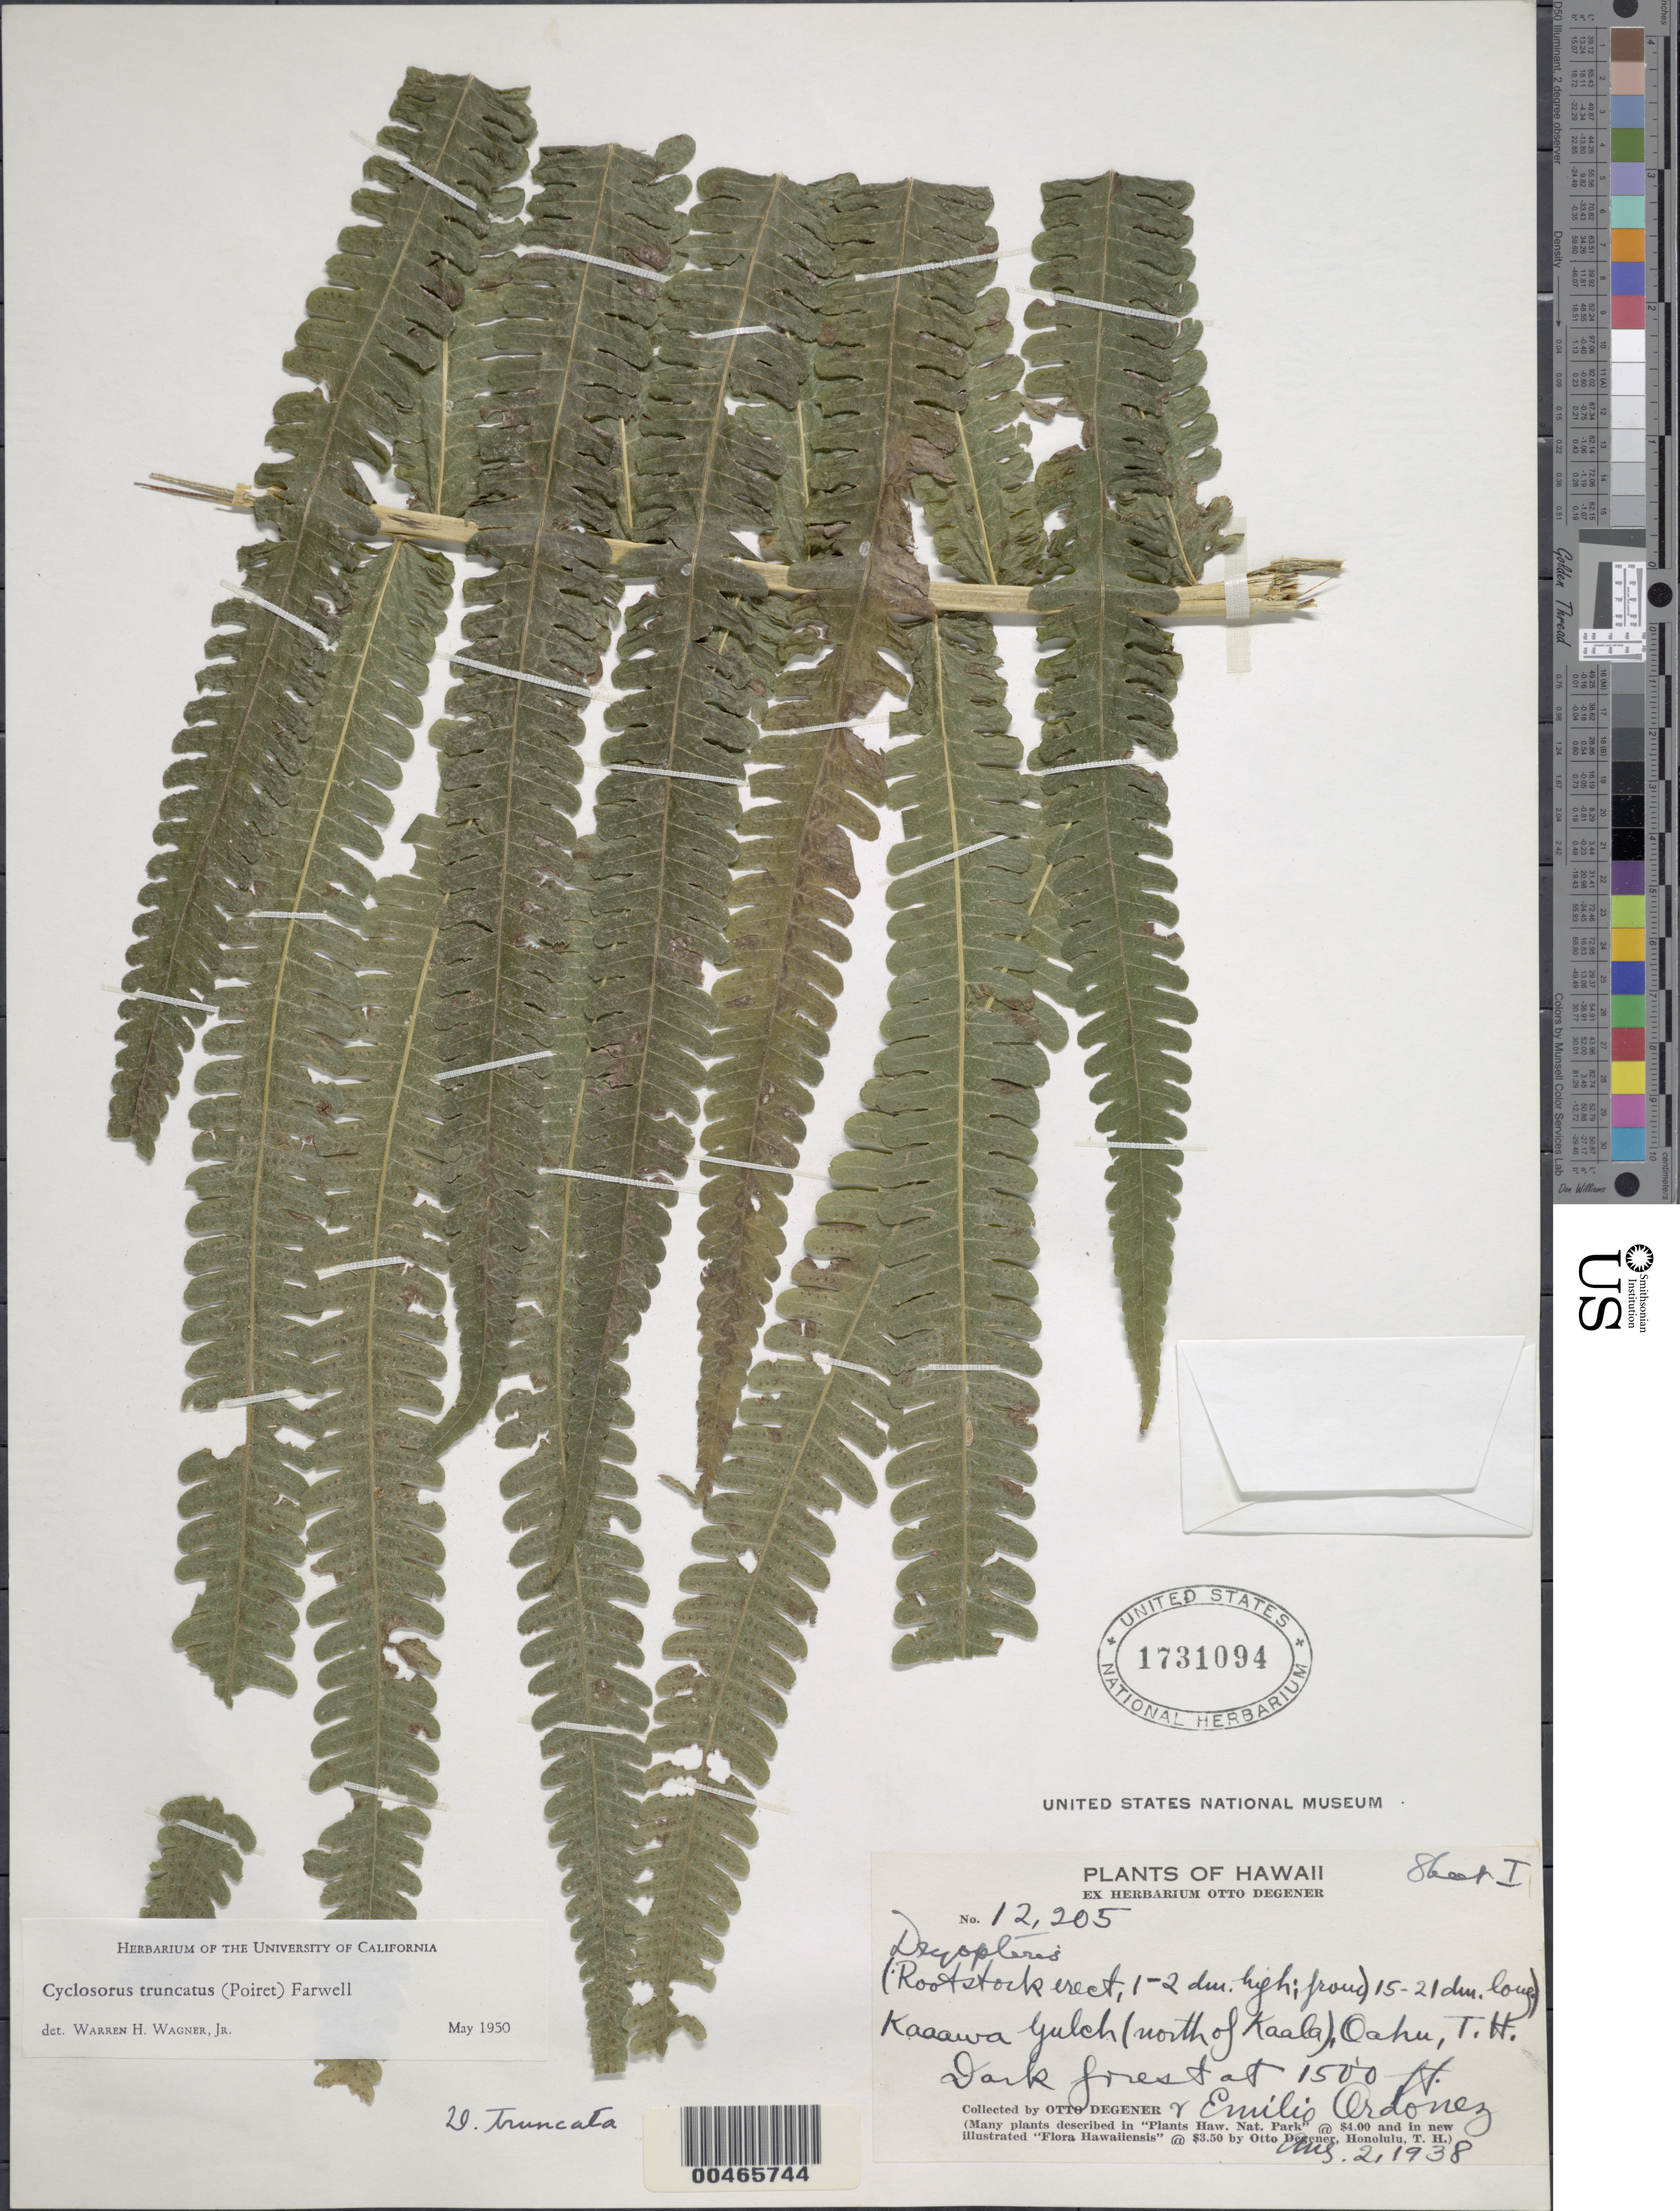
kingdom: Plantae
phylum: Tracheophyta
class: Polypodiopsida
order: Polypodiales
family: Thelypteridaceae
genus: Pneumatopteris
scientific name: Pneumatopteris truncata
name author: (Poir.) Holttum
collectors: O. Degener & E. Ordonez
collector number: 12205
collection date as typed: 2 Aug 1938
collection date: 1938-08-02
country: United States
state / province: Hawaii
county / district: Honolulu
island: Oahu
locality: Kaaawa Gulch (N of Kaala)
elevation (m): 457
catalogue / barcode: US 1731094